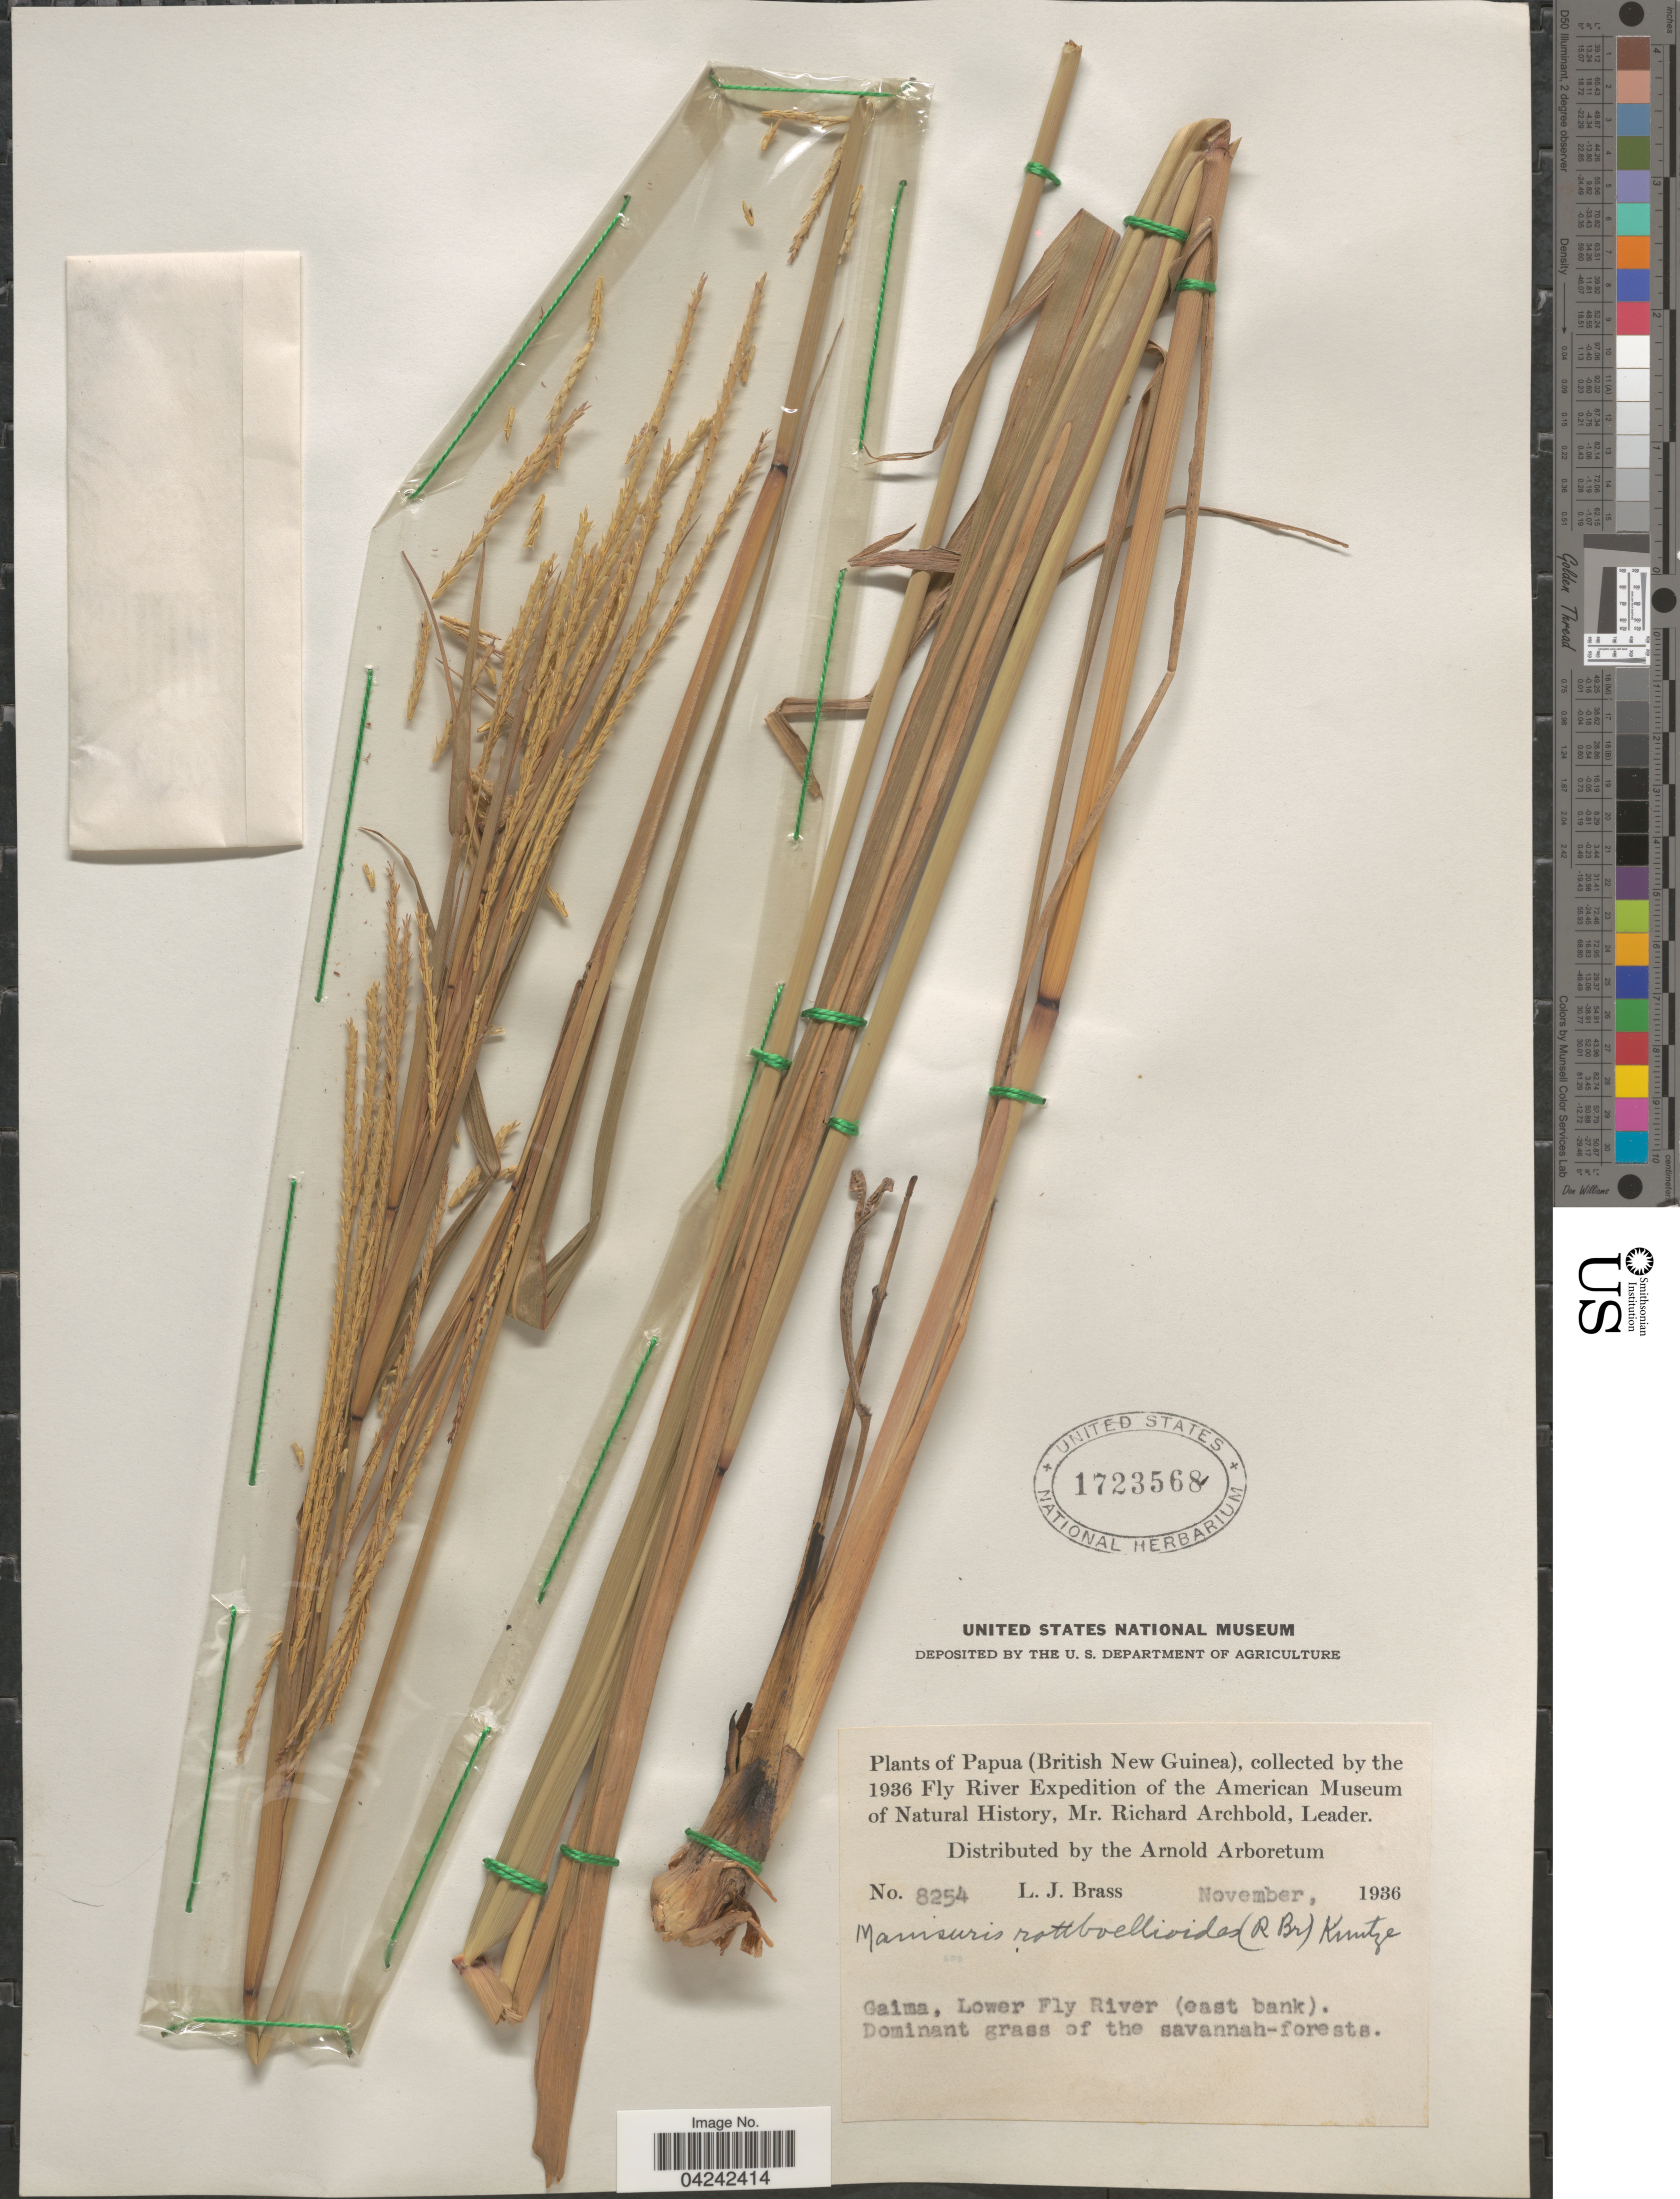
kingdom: Plantae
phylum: Tracheophyta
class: Liliopsida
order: Poales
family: Poaceae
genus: Rottboellia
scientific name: Rottboellia rottboellioides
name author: (R. Br.) Druce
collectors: L. J. Brass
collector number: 8254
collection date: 1936-11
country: Papua New Guinea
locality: Papua (British New Guinea). 1936 Fly River Expedition of the American Museum of Natural History, Mr. Richard Archbold, Leader. Gaima, Lower Fly River (east bank).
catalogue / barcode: US 1723568